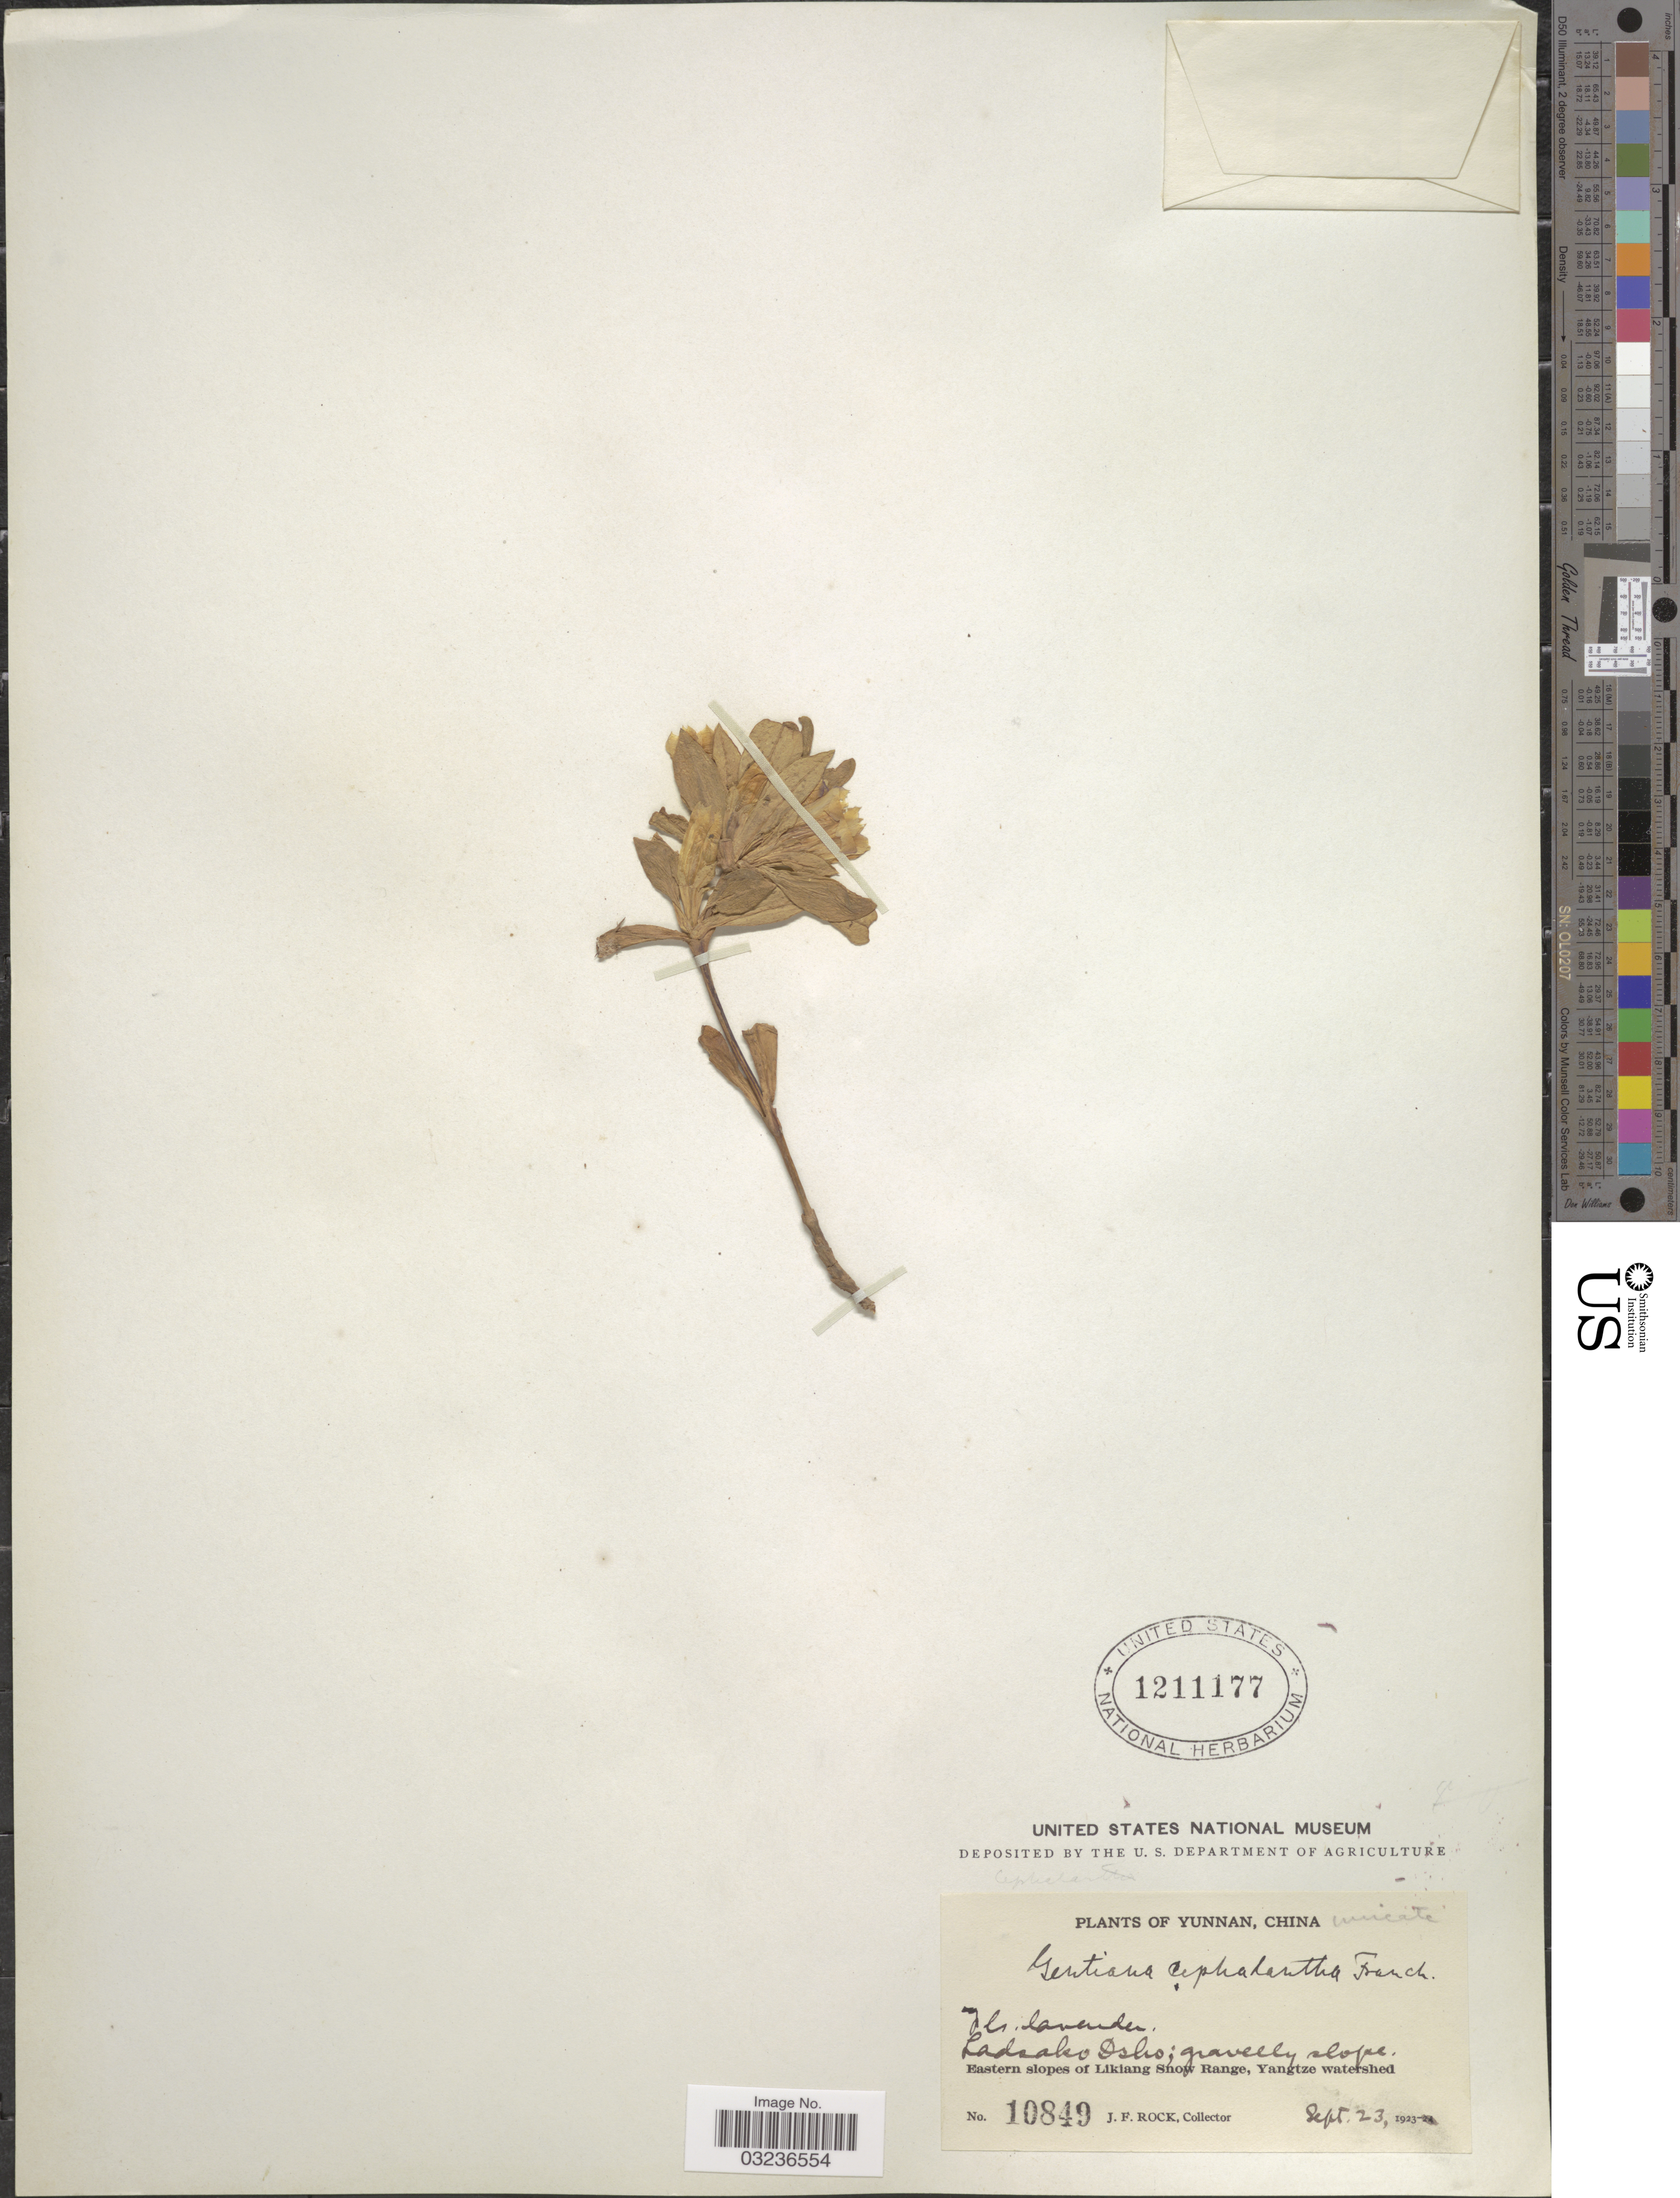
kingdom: Plantae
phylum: Tracheophyta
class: Magnoliopsida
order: Gentianales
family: Gentianaceae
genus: Gentiana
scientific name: Gentiana cephalantha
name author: Franch.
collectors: J. Rock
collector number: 10849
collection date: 1923-09-23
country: China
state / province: Yunnan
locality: Ladsako Dsho; gravelly slope. Eastern slopes of Likiang Snow Range, Yangtze watershed.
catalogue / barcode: US 1211177